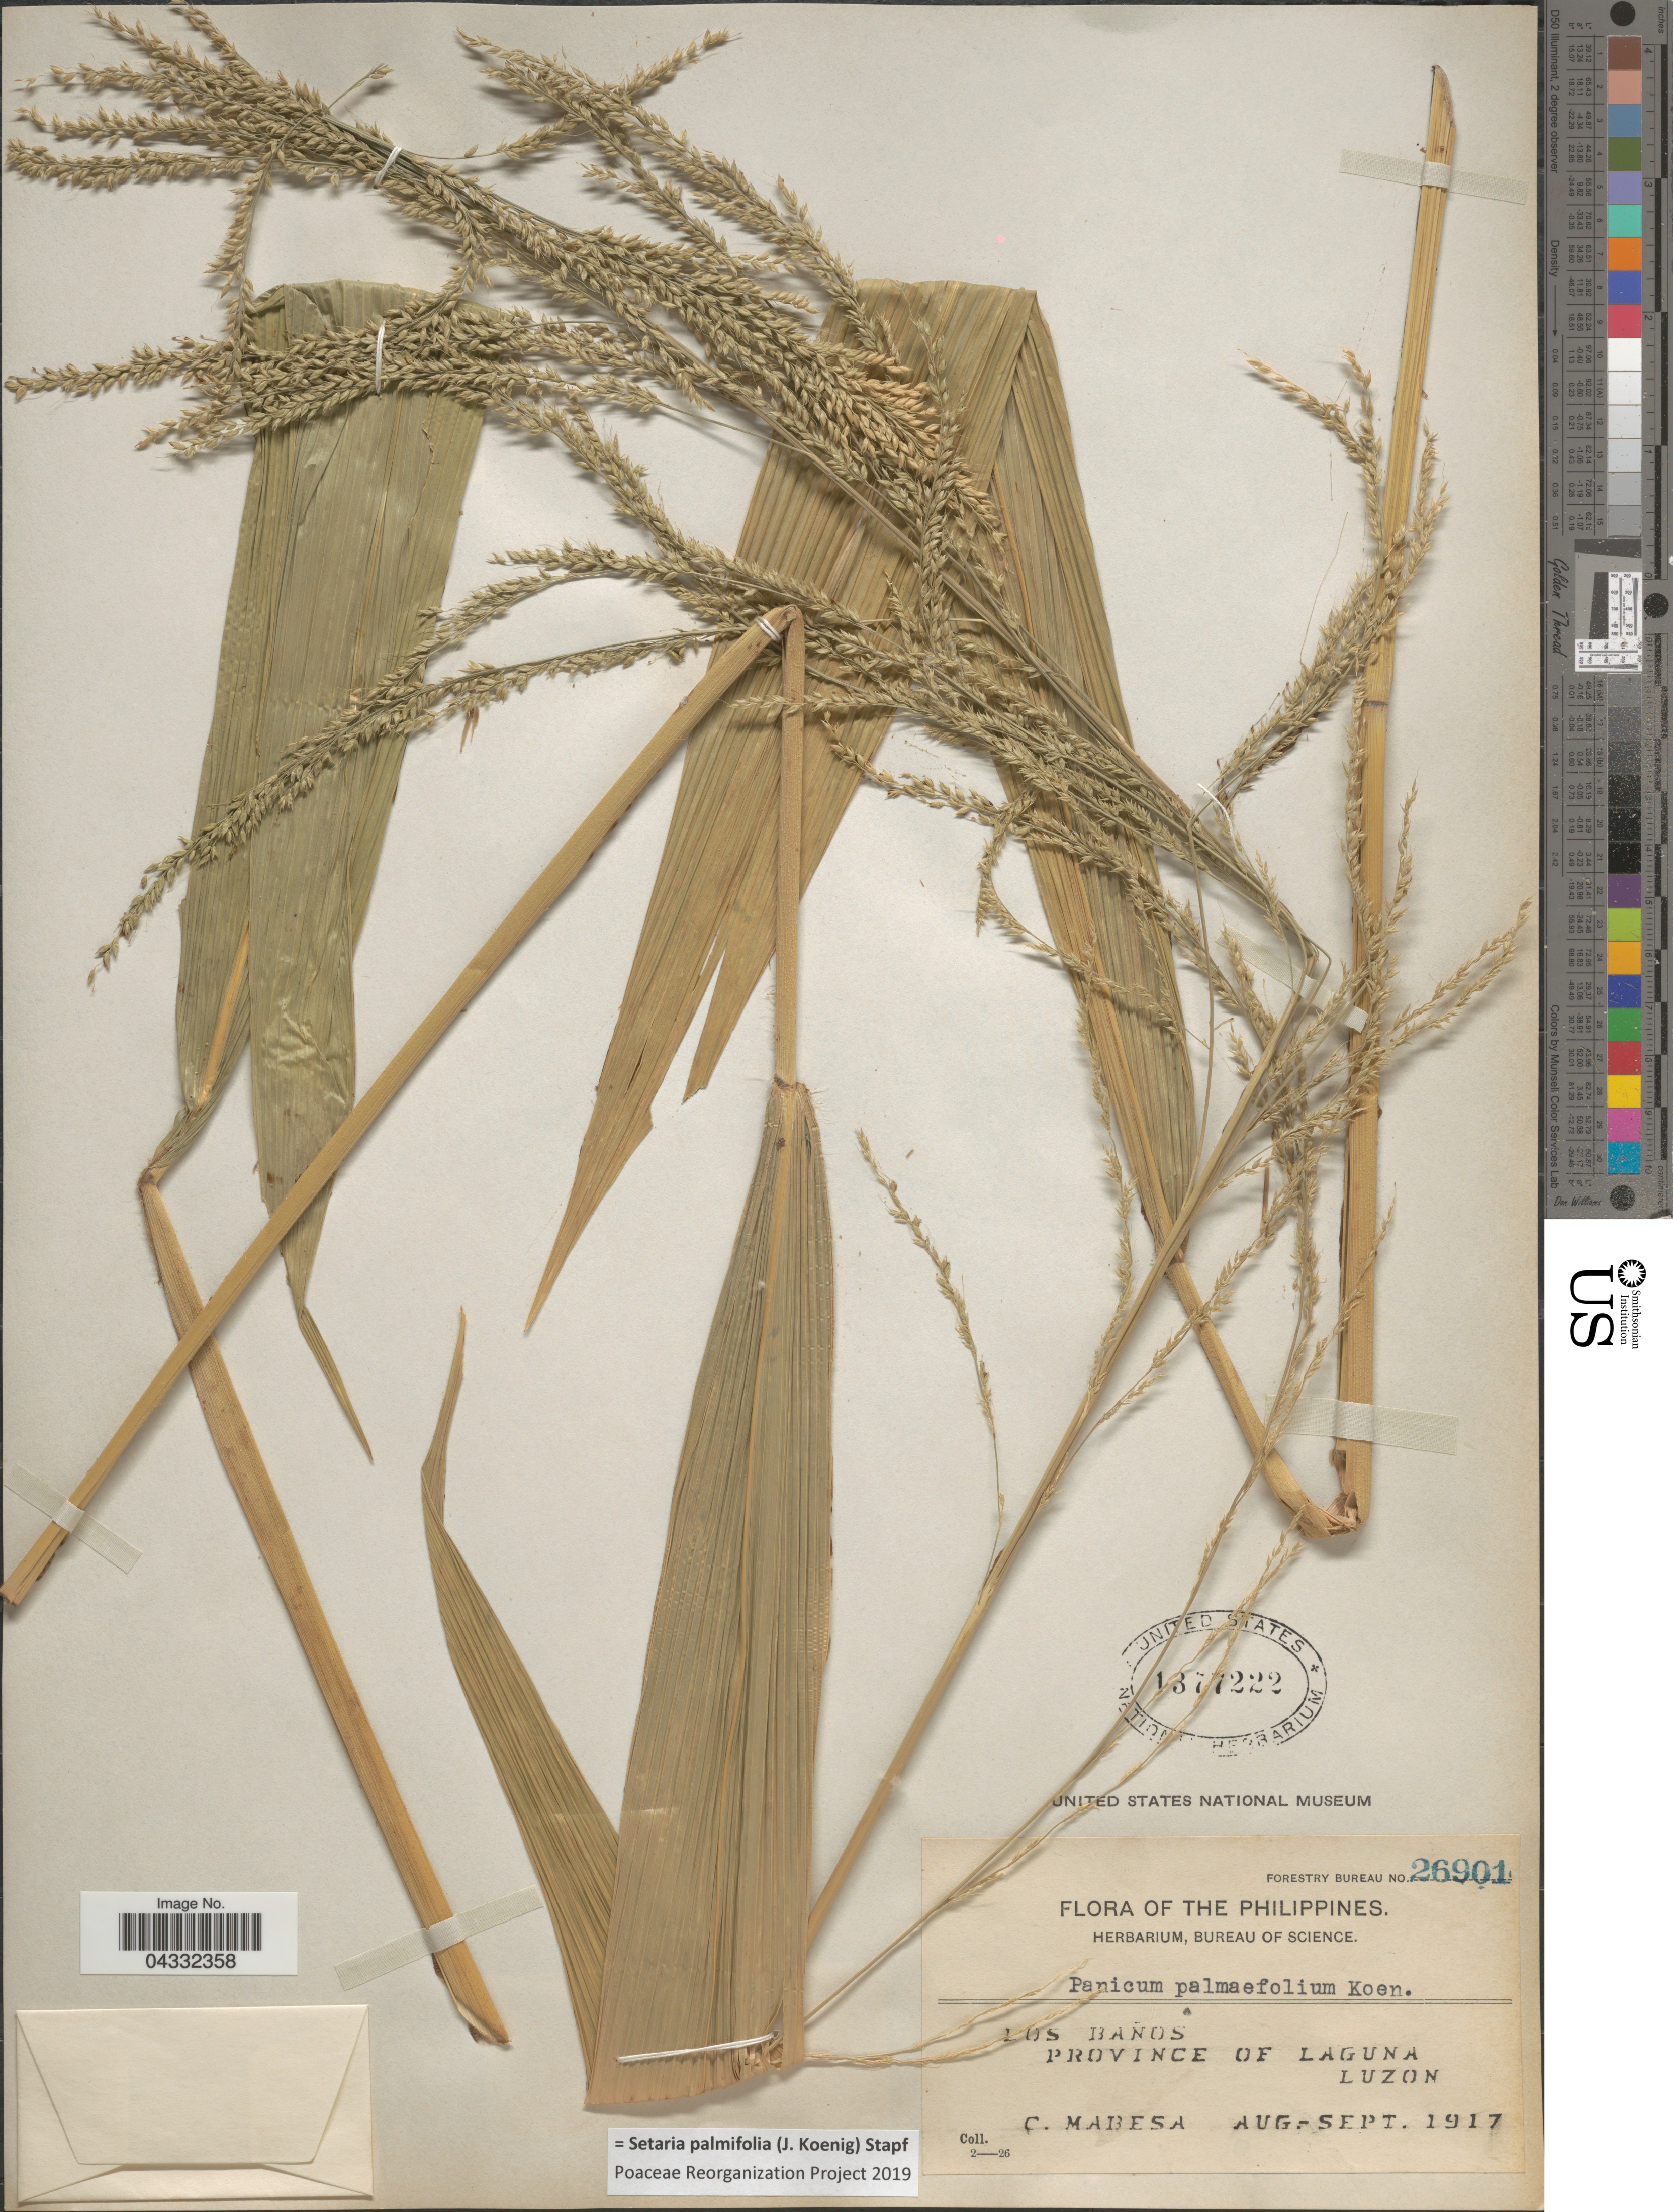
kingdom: Plantae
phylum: Tracheophyta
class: Liliopsida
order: Poales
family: Poaceae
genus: Setaria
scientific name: Setaria palmifolia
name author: (J. Koenig) Stapf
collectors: C. Mabesa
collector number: Forestry Bureau 26901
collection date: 1917-08/1917-09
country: Philippines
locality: Los Baños. Province of Laguna. Luzon.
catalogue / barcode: US 1377222